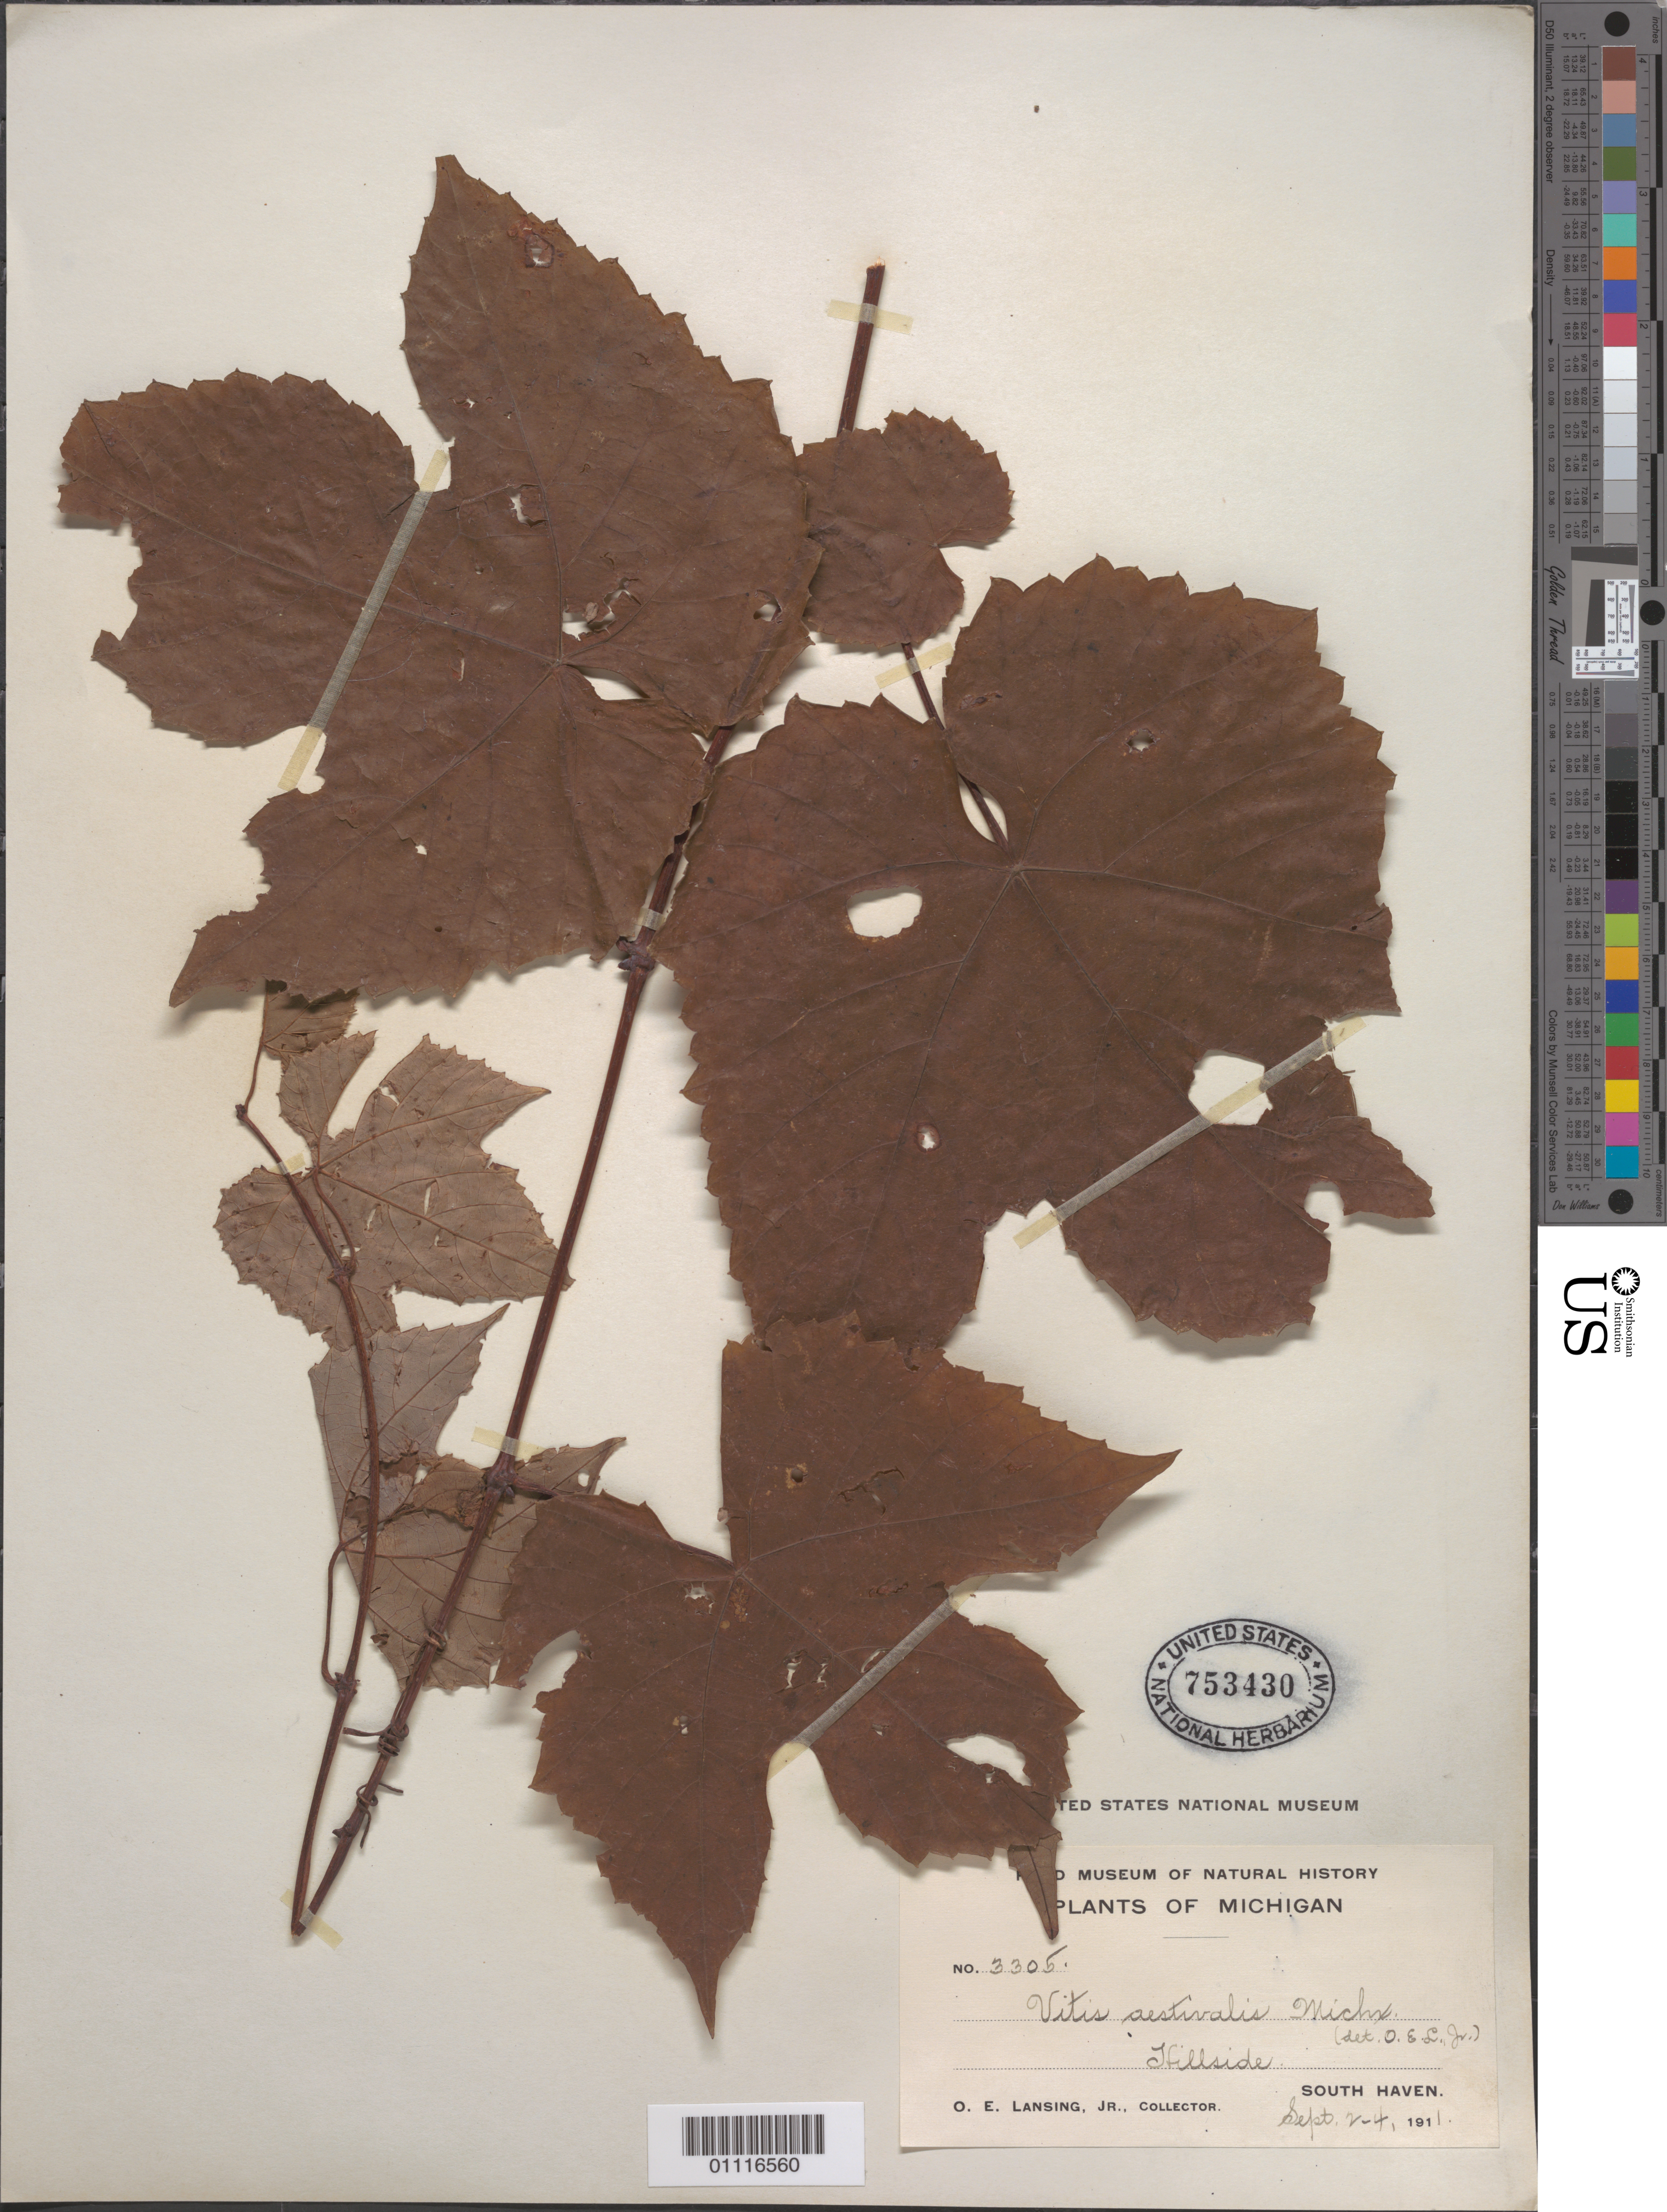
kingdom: Plantae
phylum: Tracheophyta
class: Magnoliopsida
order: Vitales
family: Vitaceae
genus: Vitis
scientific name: Vitis aestivalis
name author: Michx.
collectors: O. E. Lansing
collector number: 3305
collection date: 1911-09-24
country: United States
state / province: Michigan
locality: Hillside, South Haven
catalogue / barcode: US 753430